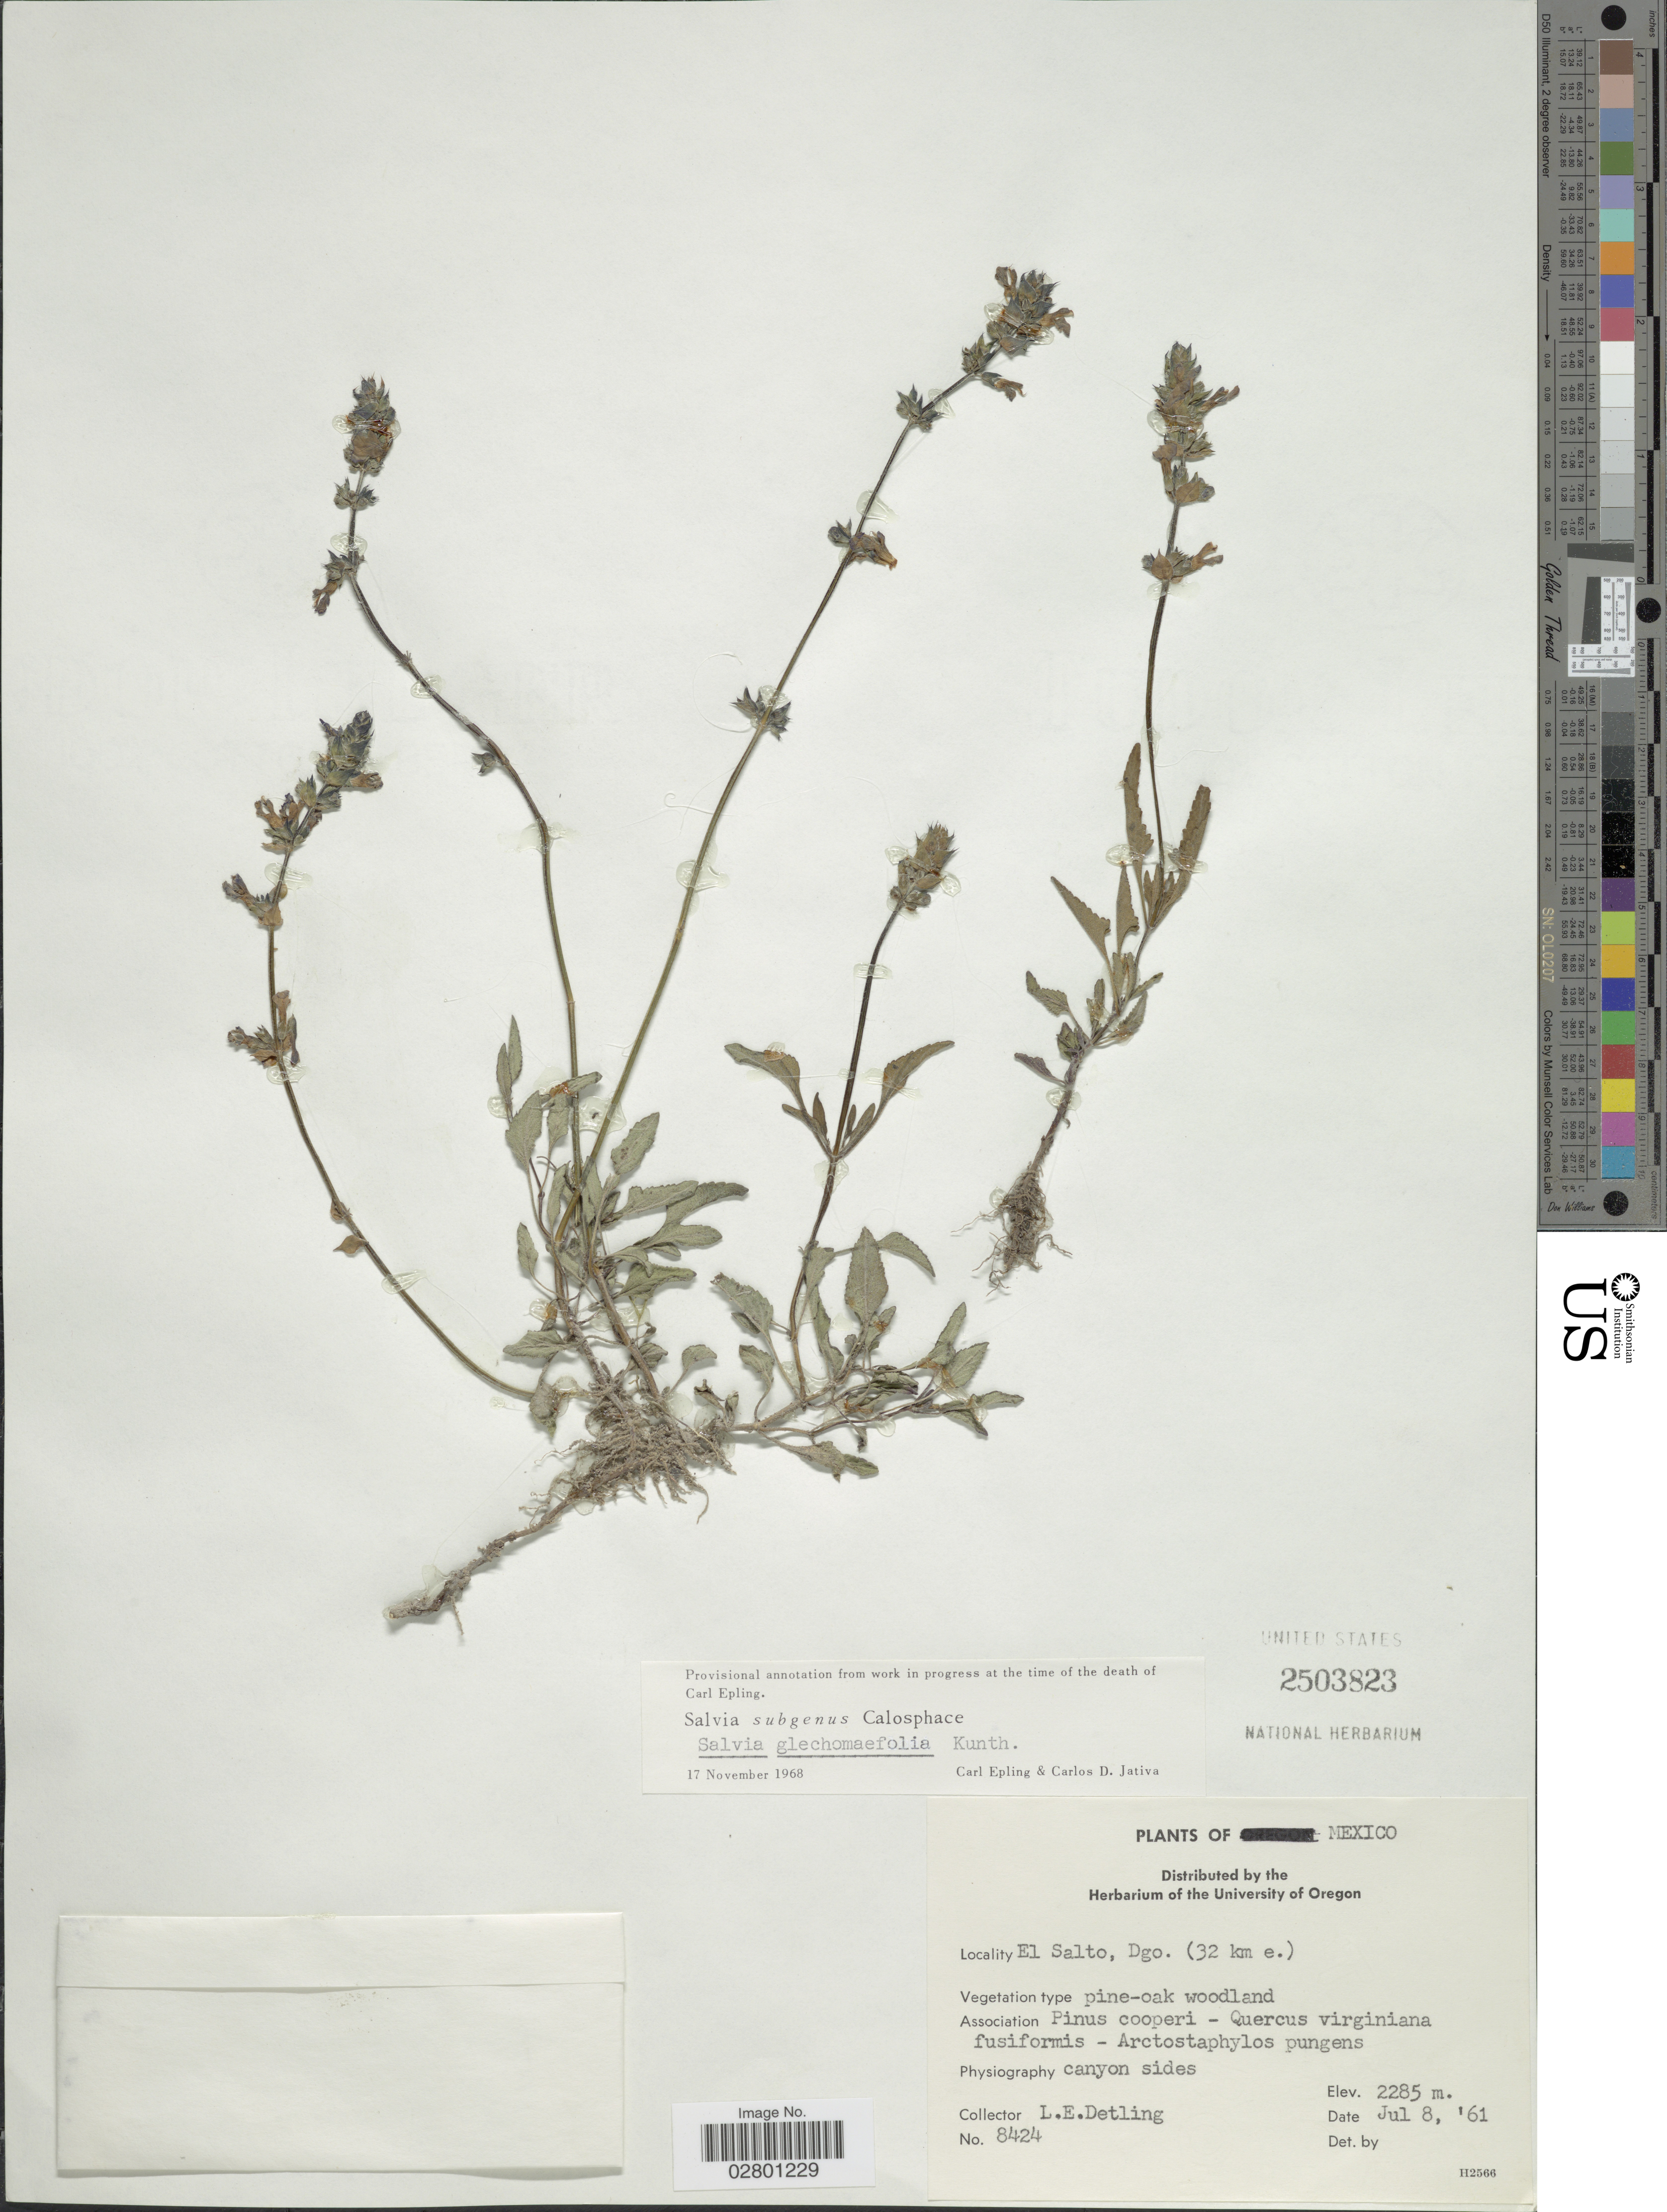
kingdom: Plantae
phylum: Tracheophyta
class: Magnoliopsida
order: Lamiales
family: Lamiaceae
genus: Salvia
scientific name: Salvia glechomaefolia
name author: Kunth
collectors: L. E. Detling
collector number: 8424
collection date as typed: Transcribed d/m/y: 8/7/61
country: Mexico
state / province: Durango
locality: El Salto, Dgo. (32 km e.).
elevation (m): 2285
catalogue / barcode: US 2503823